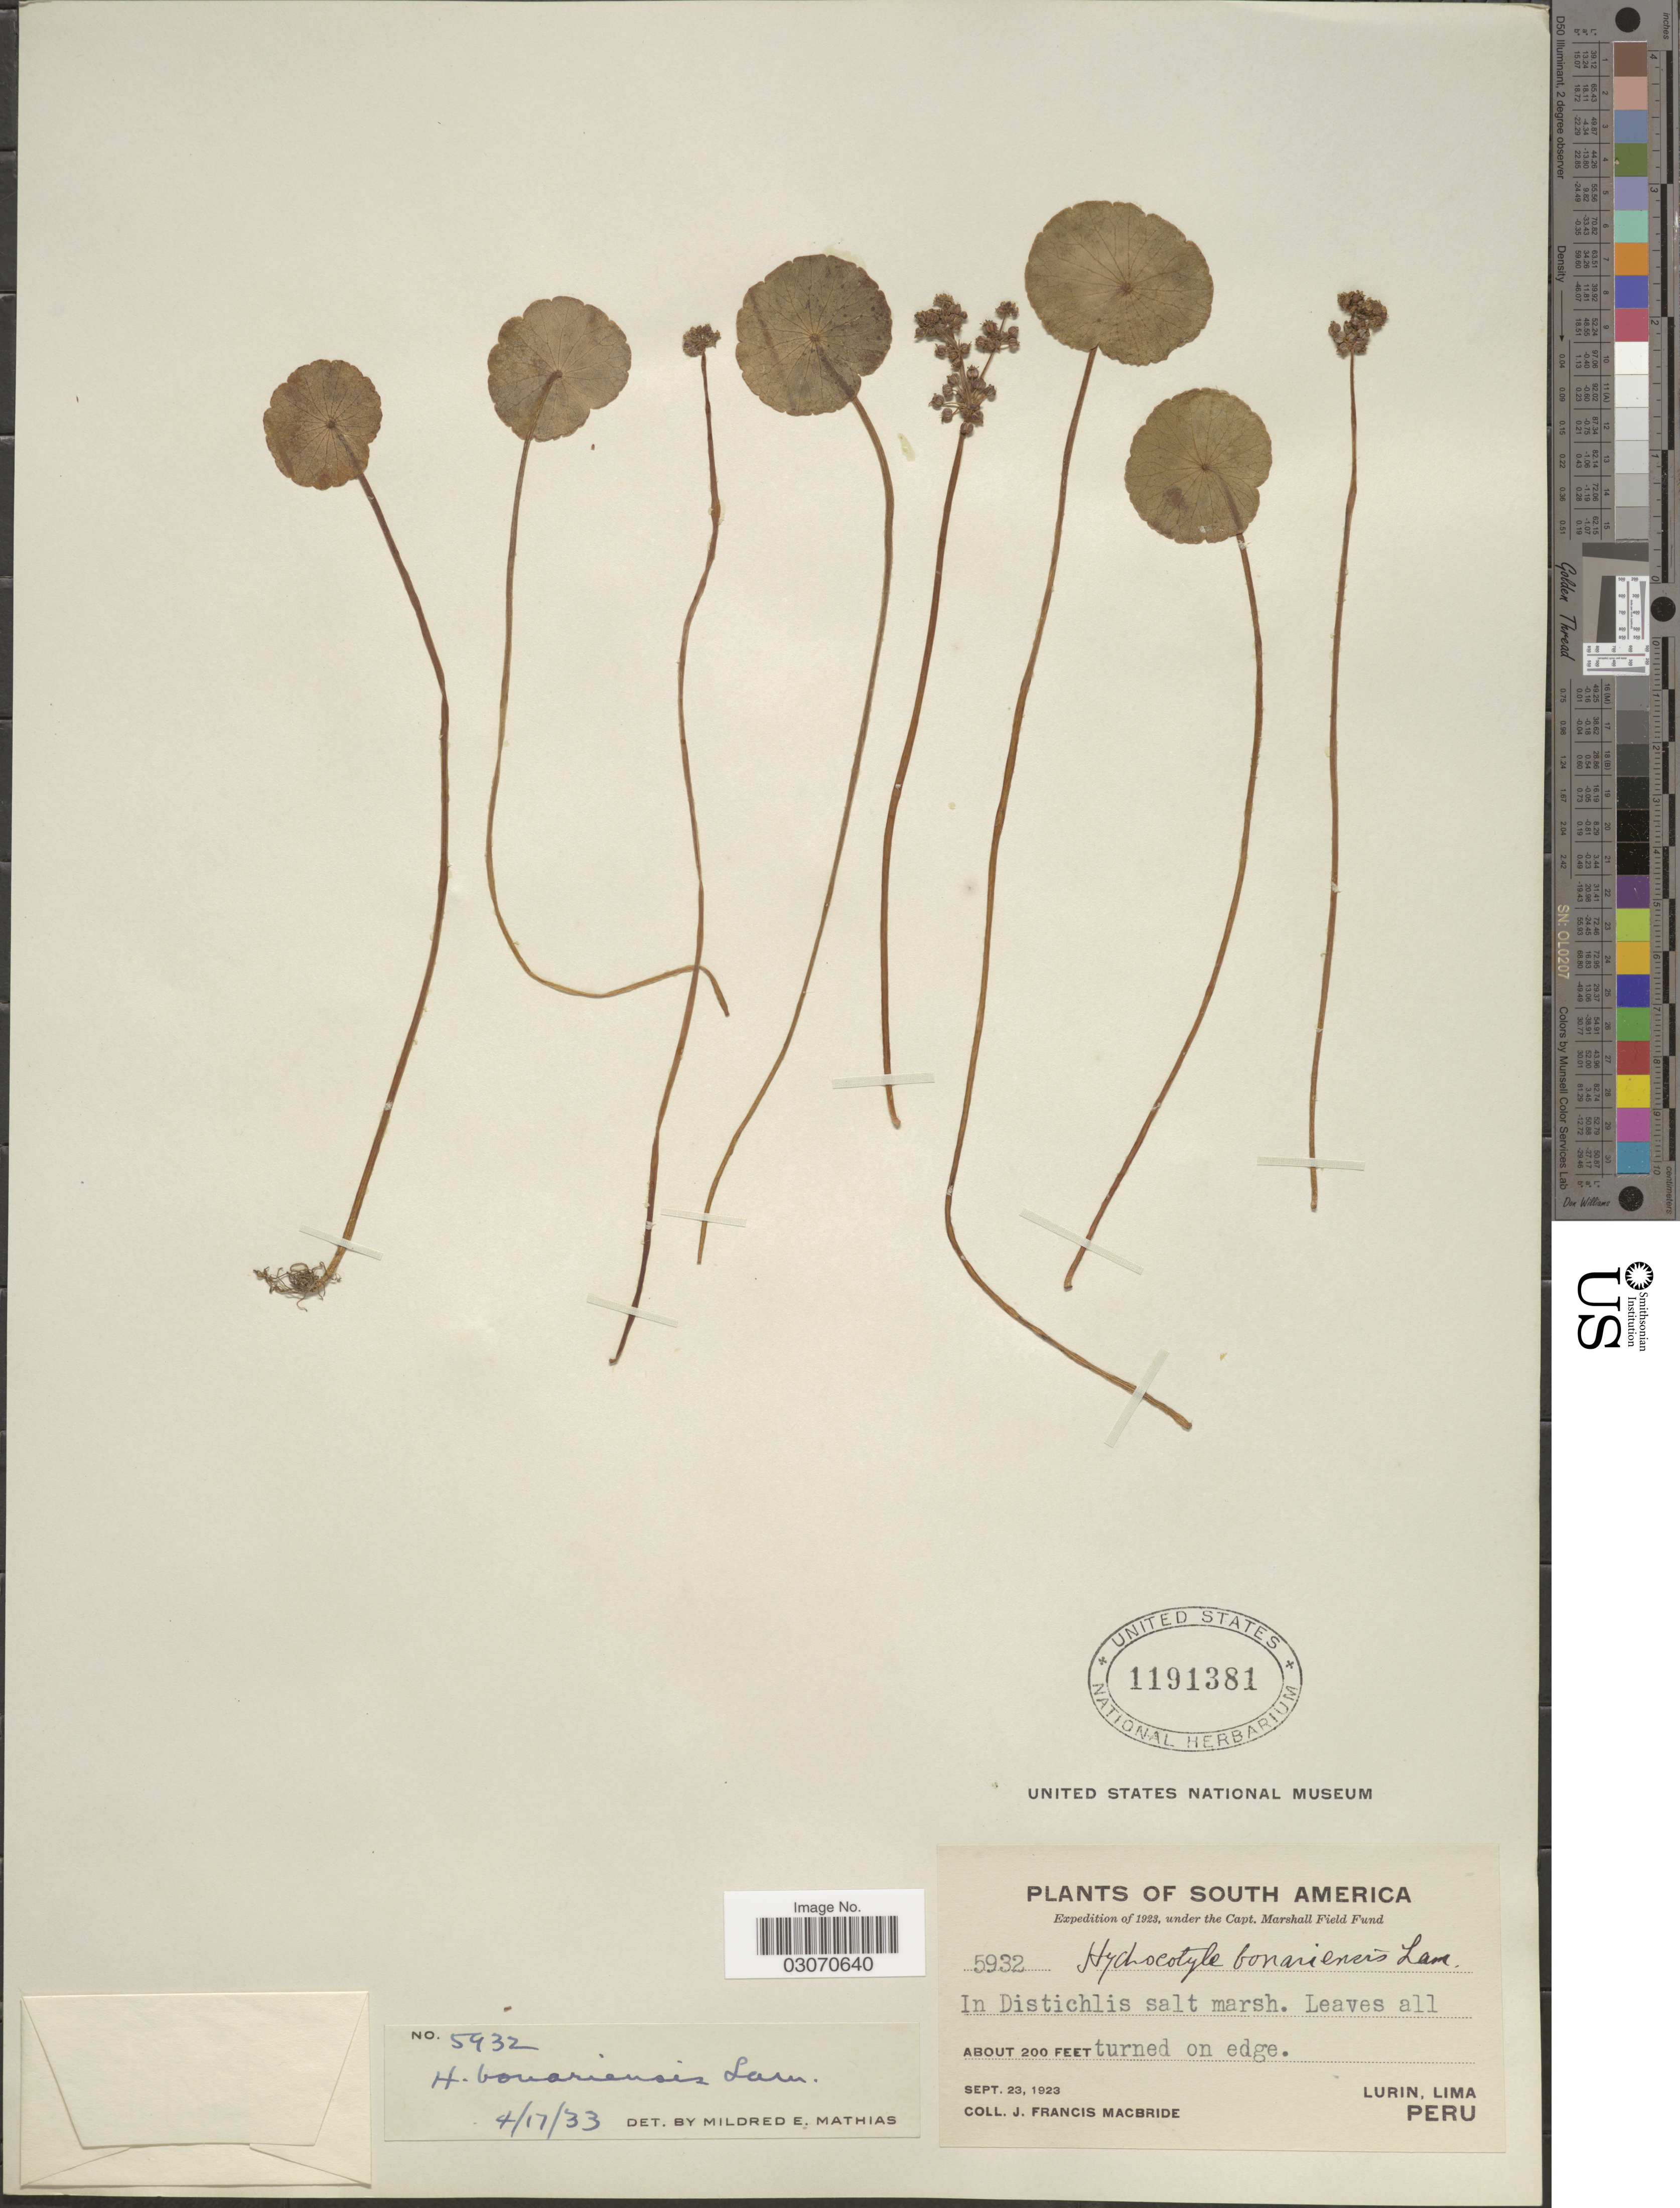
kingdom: Plantae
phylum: Tracheophyta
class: Magnoliopsida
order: Apiales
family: Araliaceae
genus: Hydrocotyle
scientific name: Hydrocotyle bonariensis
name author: Lam.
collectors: J. F. Macbride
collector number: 5932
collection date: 1923-09-23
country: Peru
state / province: Lima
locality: Lurin, Lima.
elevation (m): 61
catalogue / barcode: US 1191381